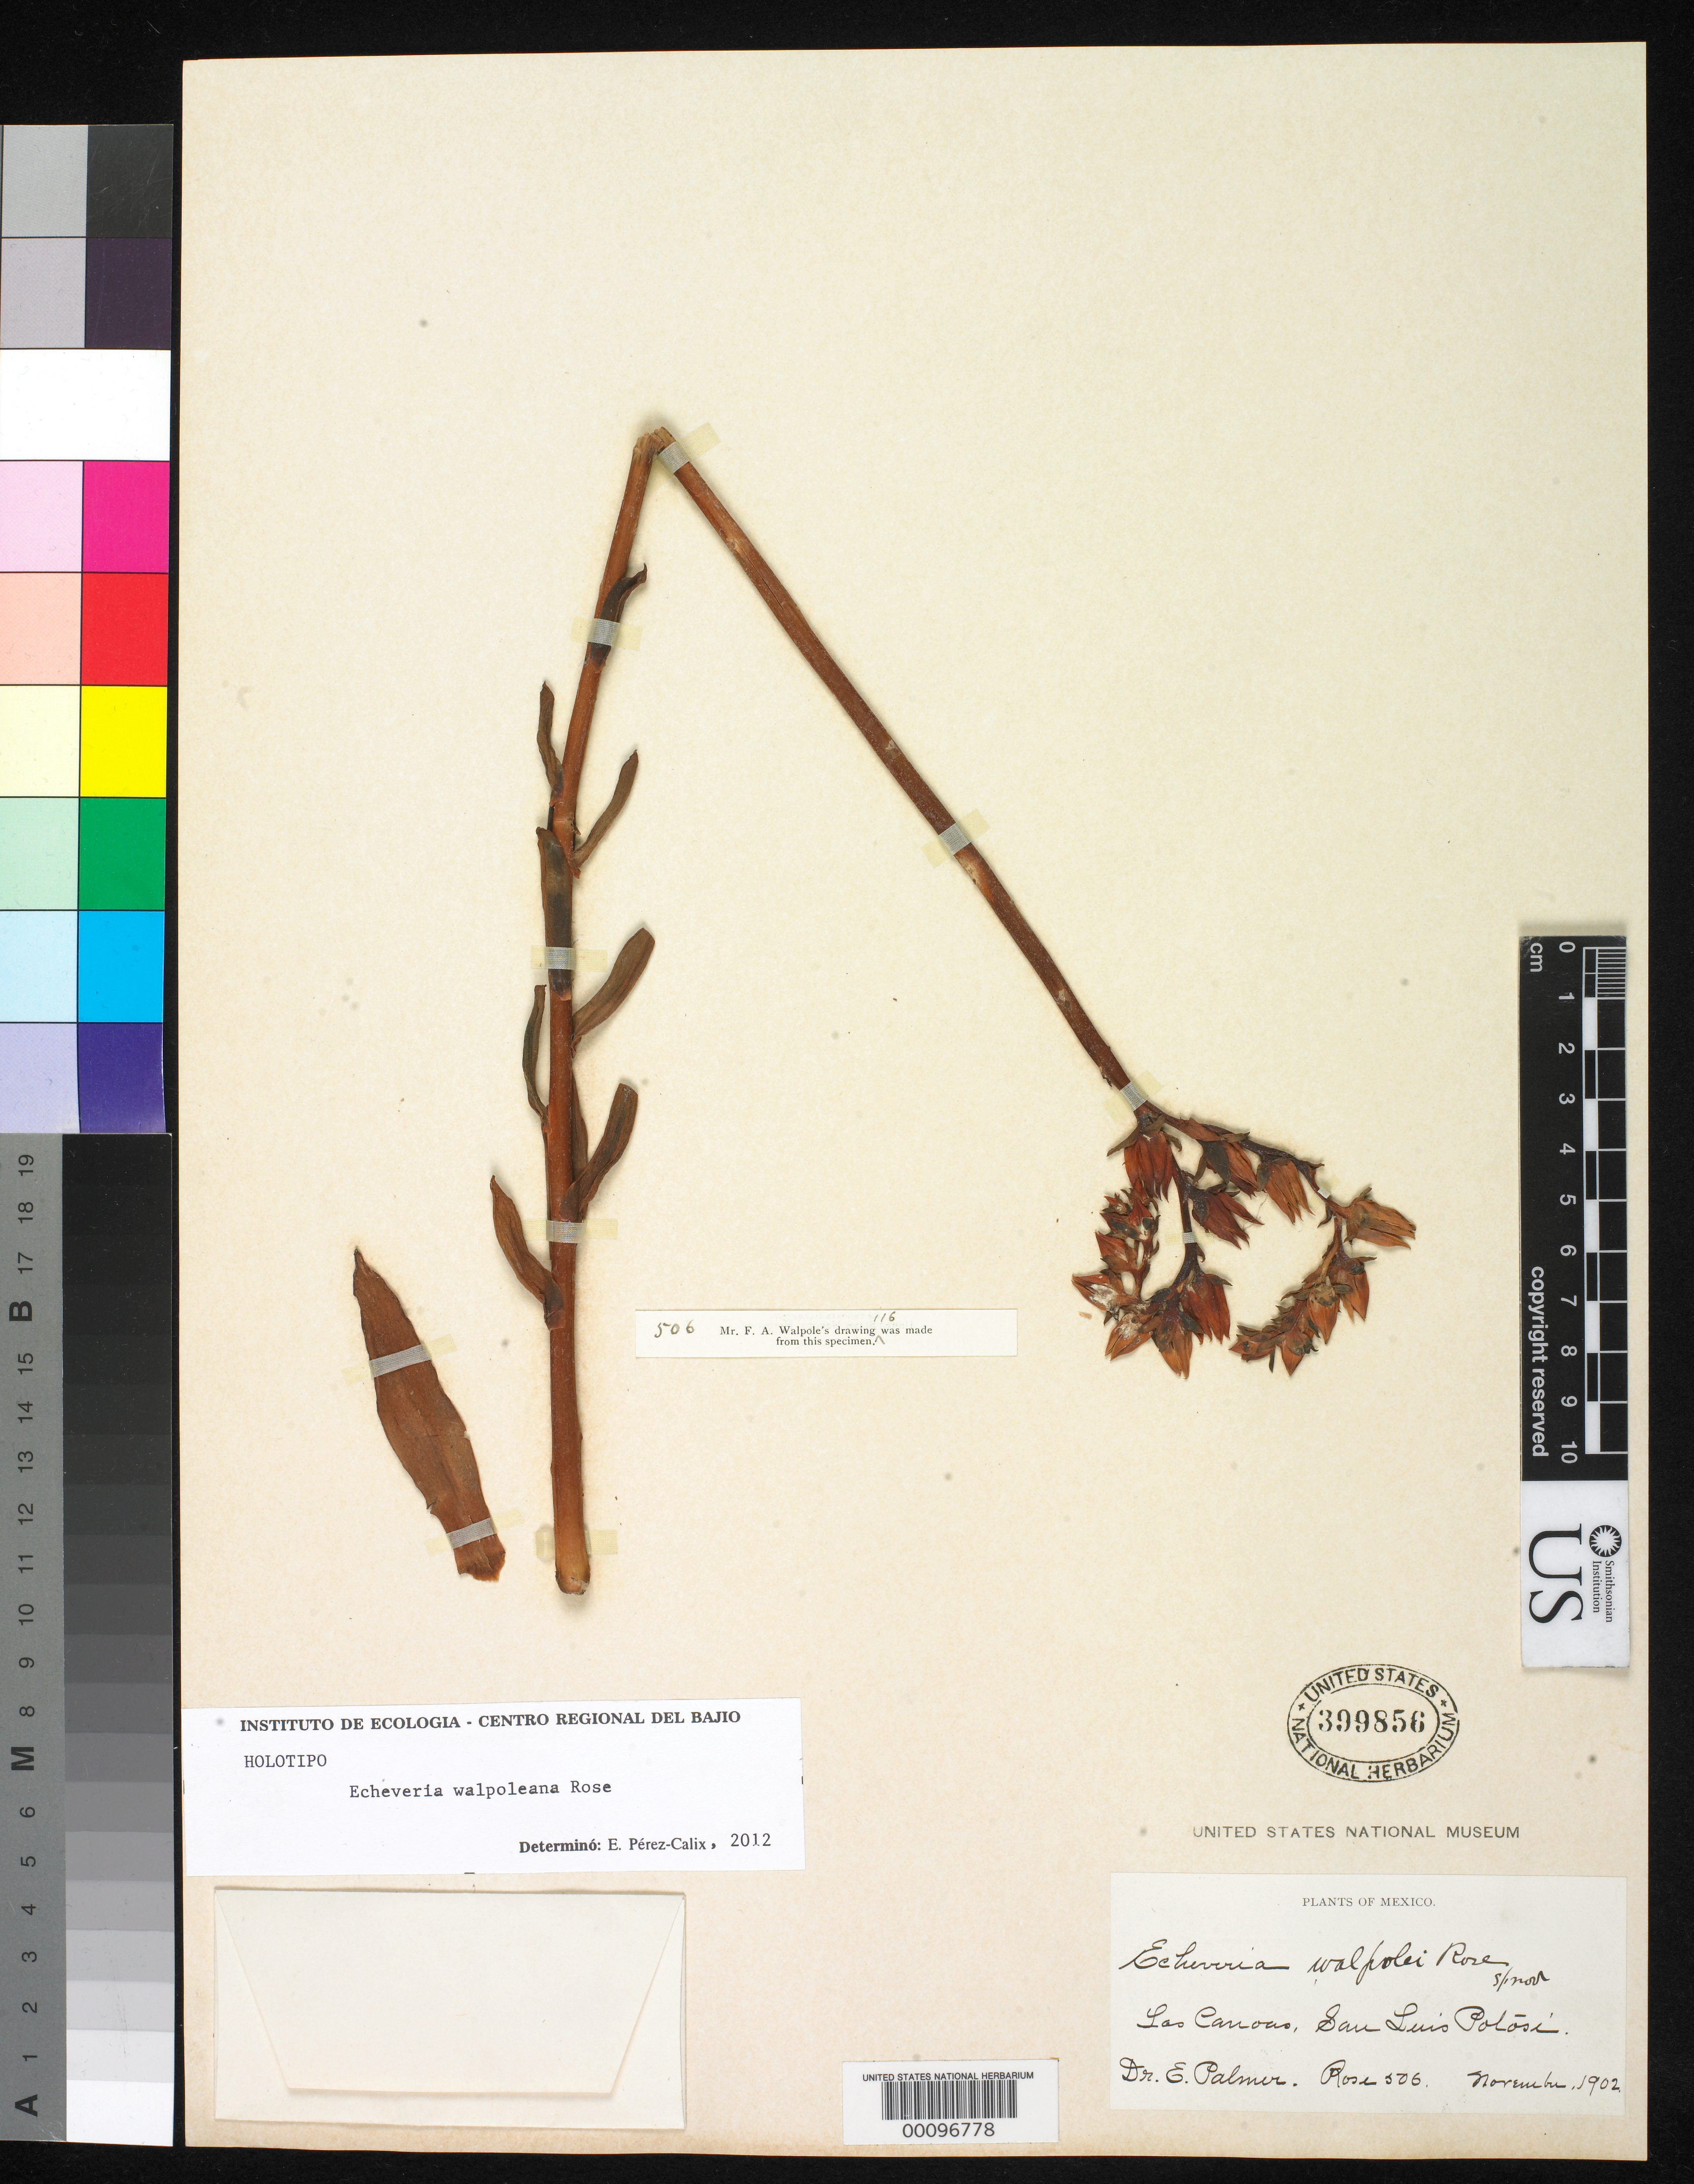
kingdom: Plantae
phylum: Tracheophyta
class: Magnoliopsida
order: Saxifragales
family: Crassulaceae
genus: Echeveria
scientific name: Echeveria walpoleana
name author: Rose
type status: Holotype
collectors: E. Palmer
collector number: s.n. (Rose 506)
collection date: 1902-11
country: Mexico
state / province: San Luis Potosi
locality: Las Canoas.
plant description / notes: Specimen apparently made from cultivated plant. Protologue, "Collected by Dr. E. Palmer near Las Canoas, San Luis Potosi, November, 1903, and flowered in Washington in August, 1903 (Rose's no. 506, Walpole's drawing no. 116 ined.)" Collection date on this specimen (=holotype?) is November 1902, presumably mis-cited.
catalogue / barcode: US 399856